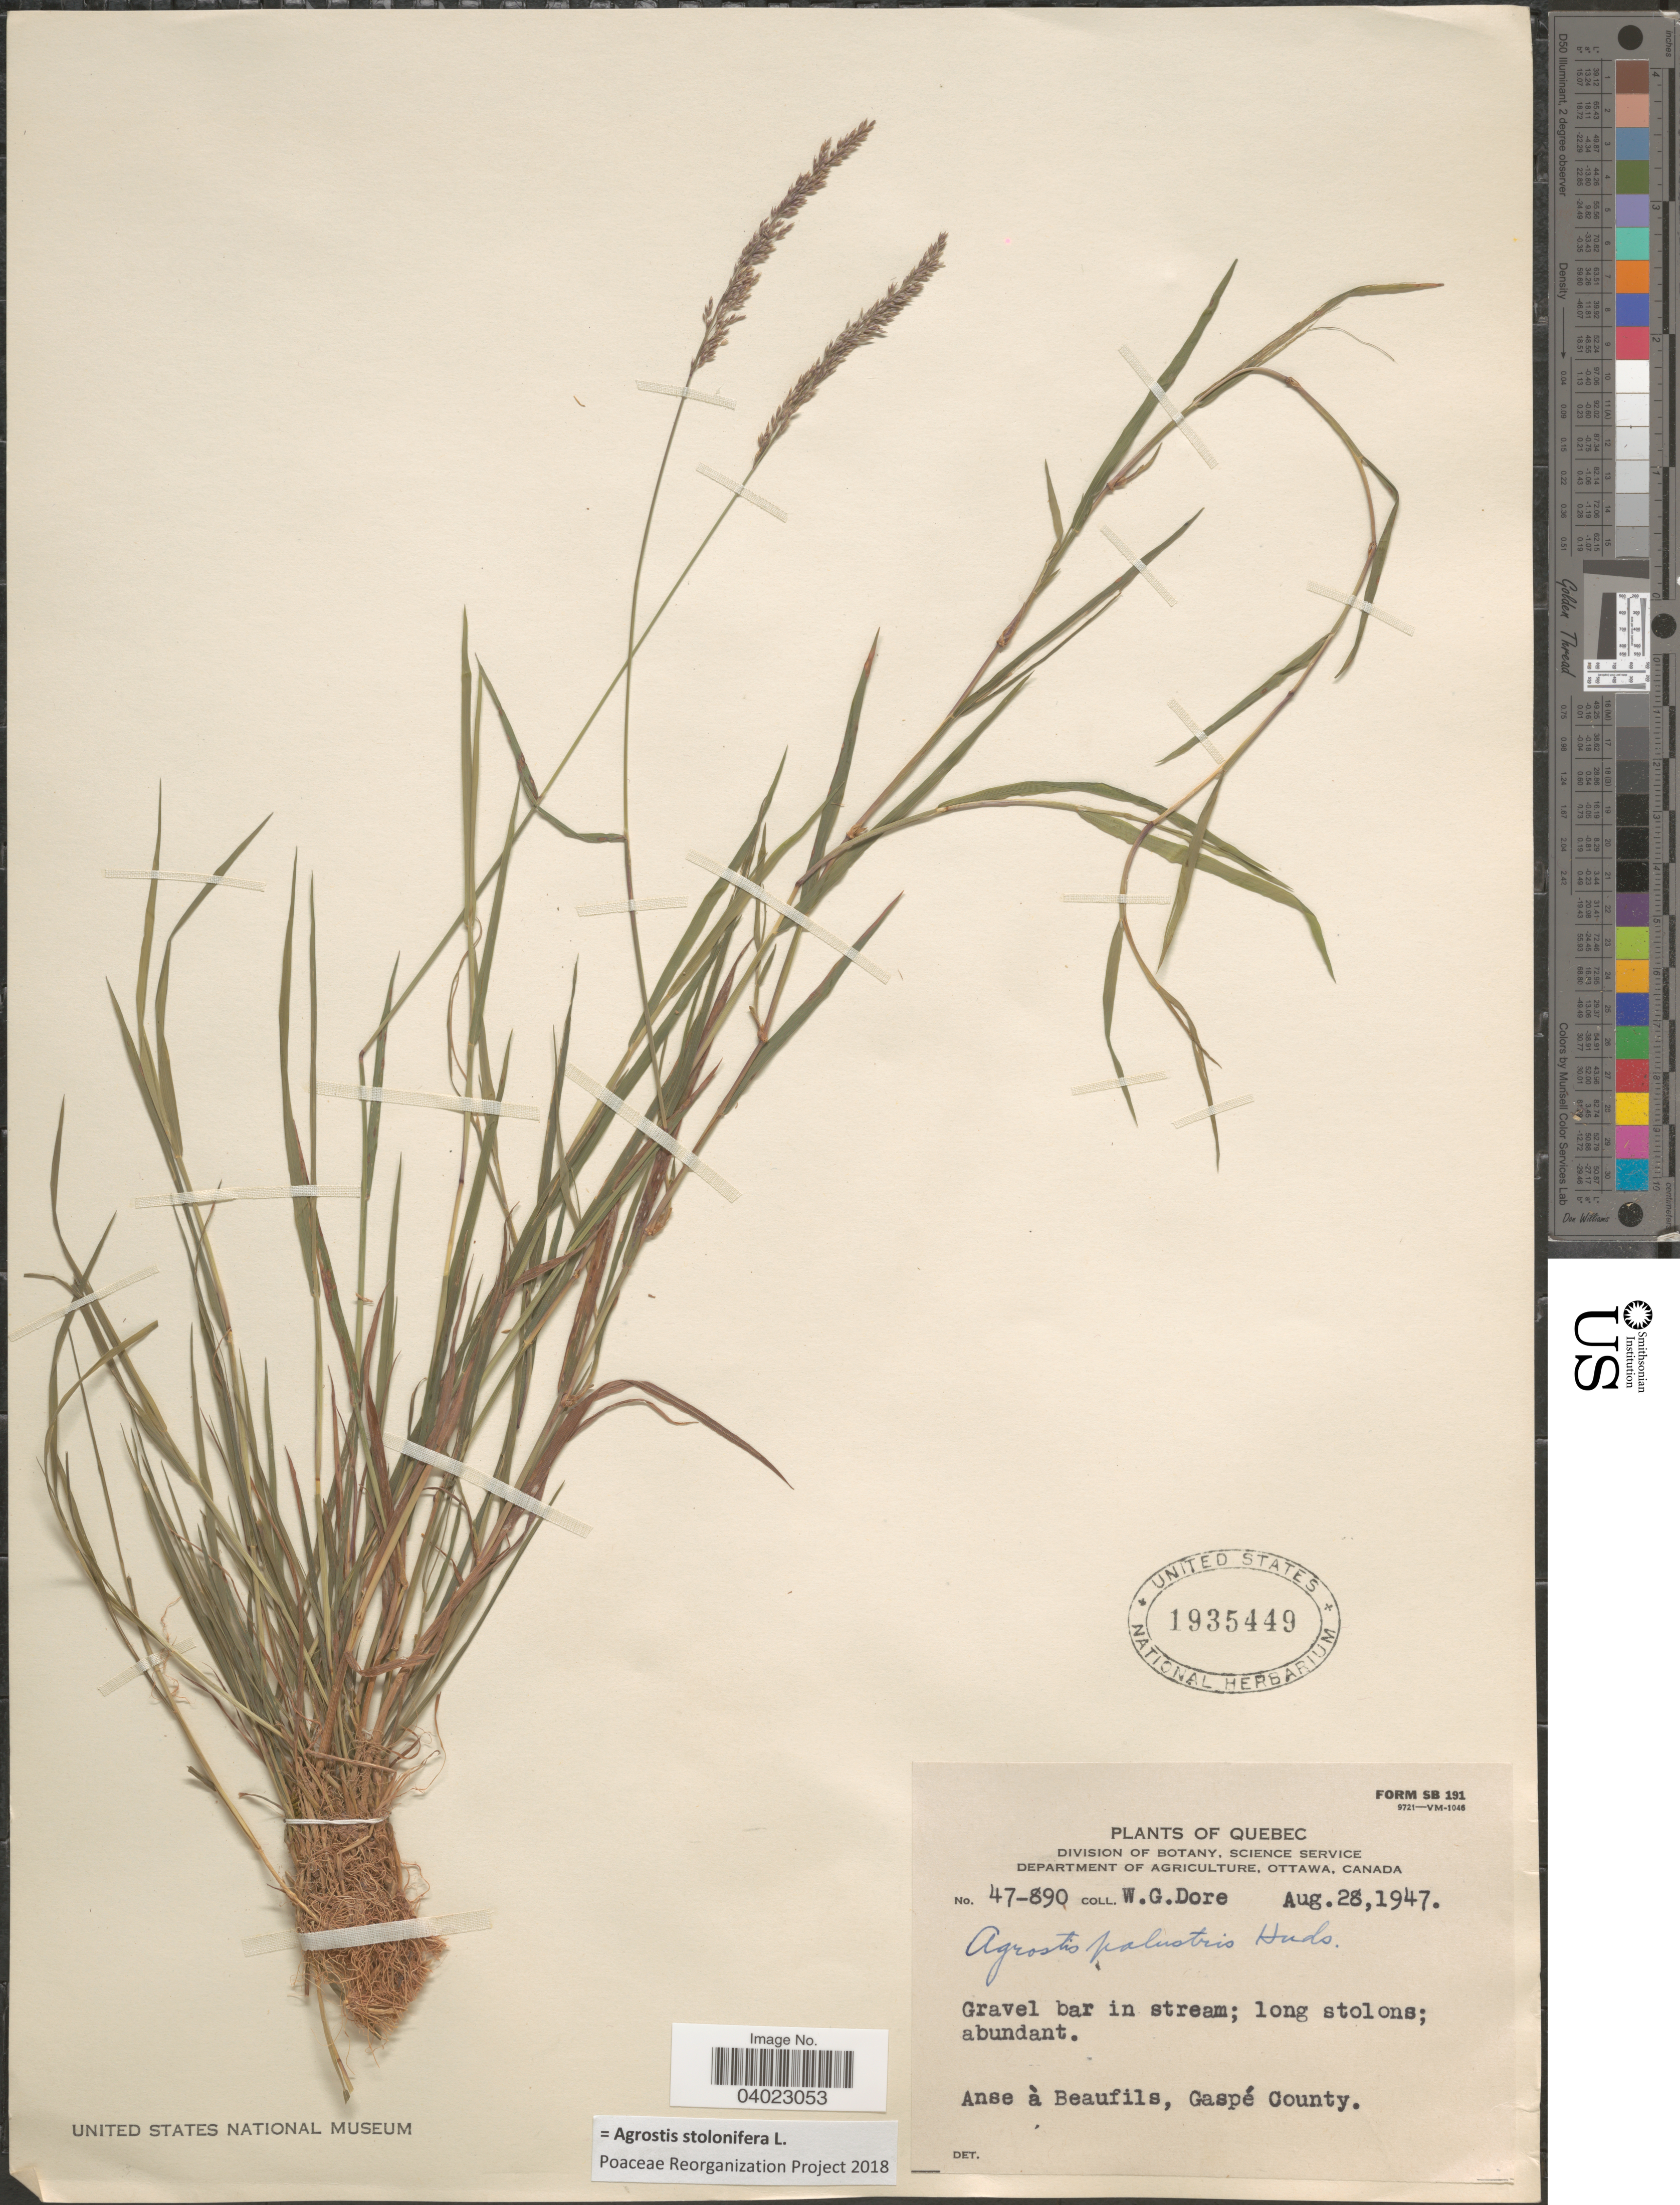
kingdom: Plantae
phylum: Tracheophyta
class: Liliopsida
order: Poales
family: Poaceae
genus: Agrostis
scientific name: Agrostis stolonifera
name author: L.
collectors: W. Dore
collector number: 47-890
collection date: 1947-08-28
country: Canada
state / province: Quebec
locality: Gravel bar in stream; long stolons. Anse à Beaufils, Gaspé County.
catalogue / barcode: US 1935449